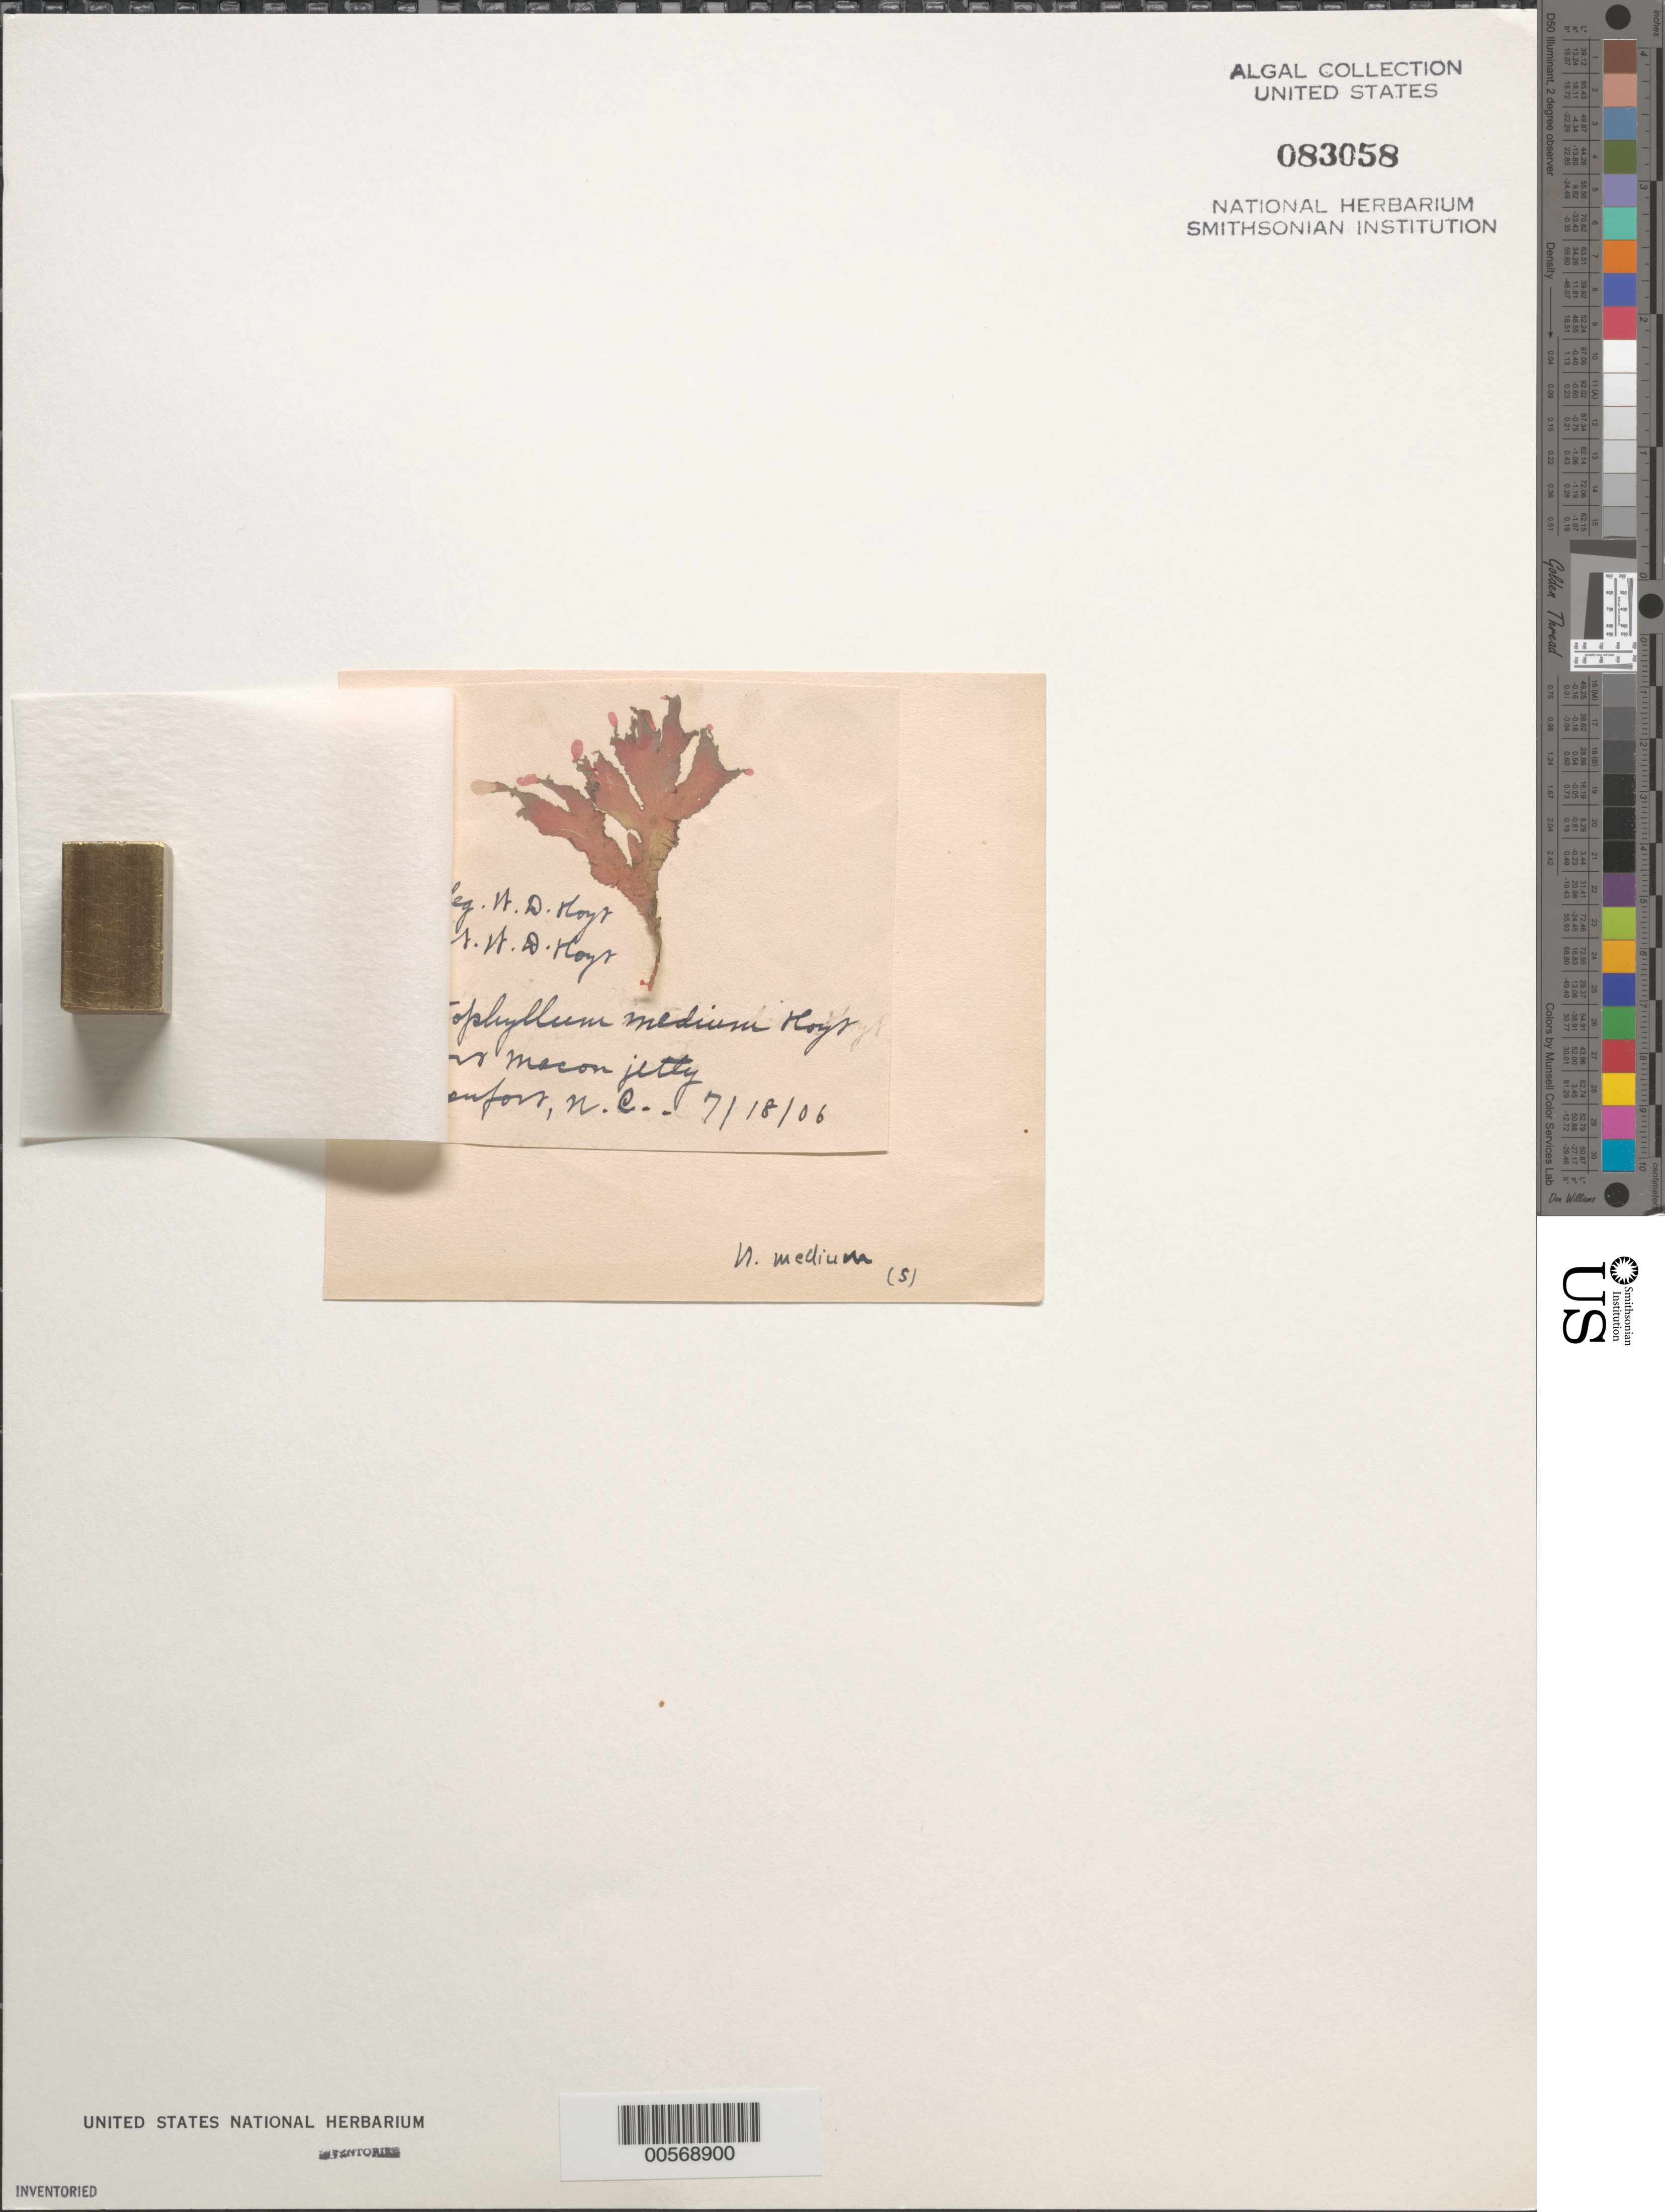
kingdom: Plantae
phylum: Rhodophyta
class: Florideophyceae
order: Ceramiales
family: Delesseriaceae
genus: Radicilingua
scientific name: Radicilingua media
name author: (Hoyt) Wolf et al.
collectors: W. D. Hoyt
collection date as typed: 18 Jul 1906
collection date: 1906-07-18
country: United States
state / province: North Carolina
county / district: Carteret County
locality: Beaufort, Fort Macon jetty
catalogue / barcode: US 83058